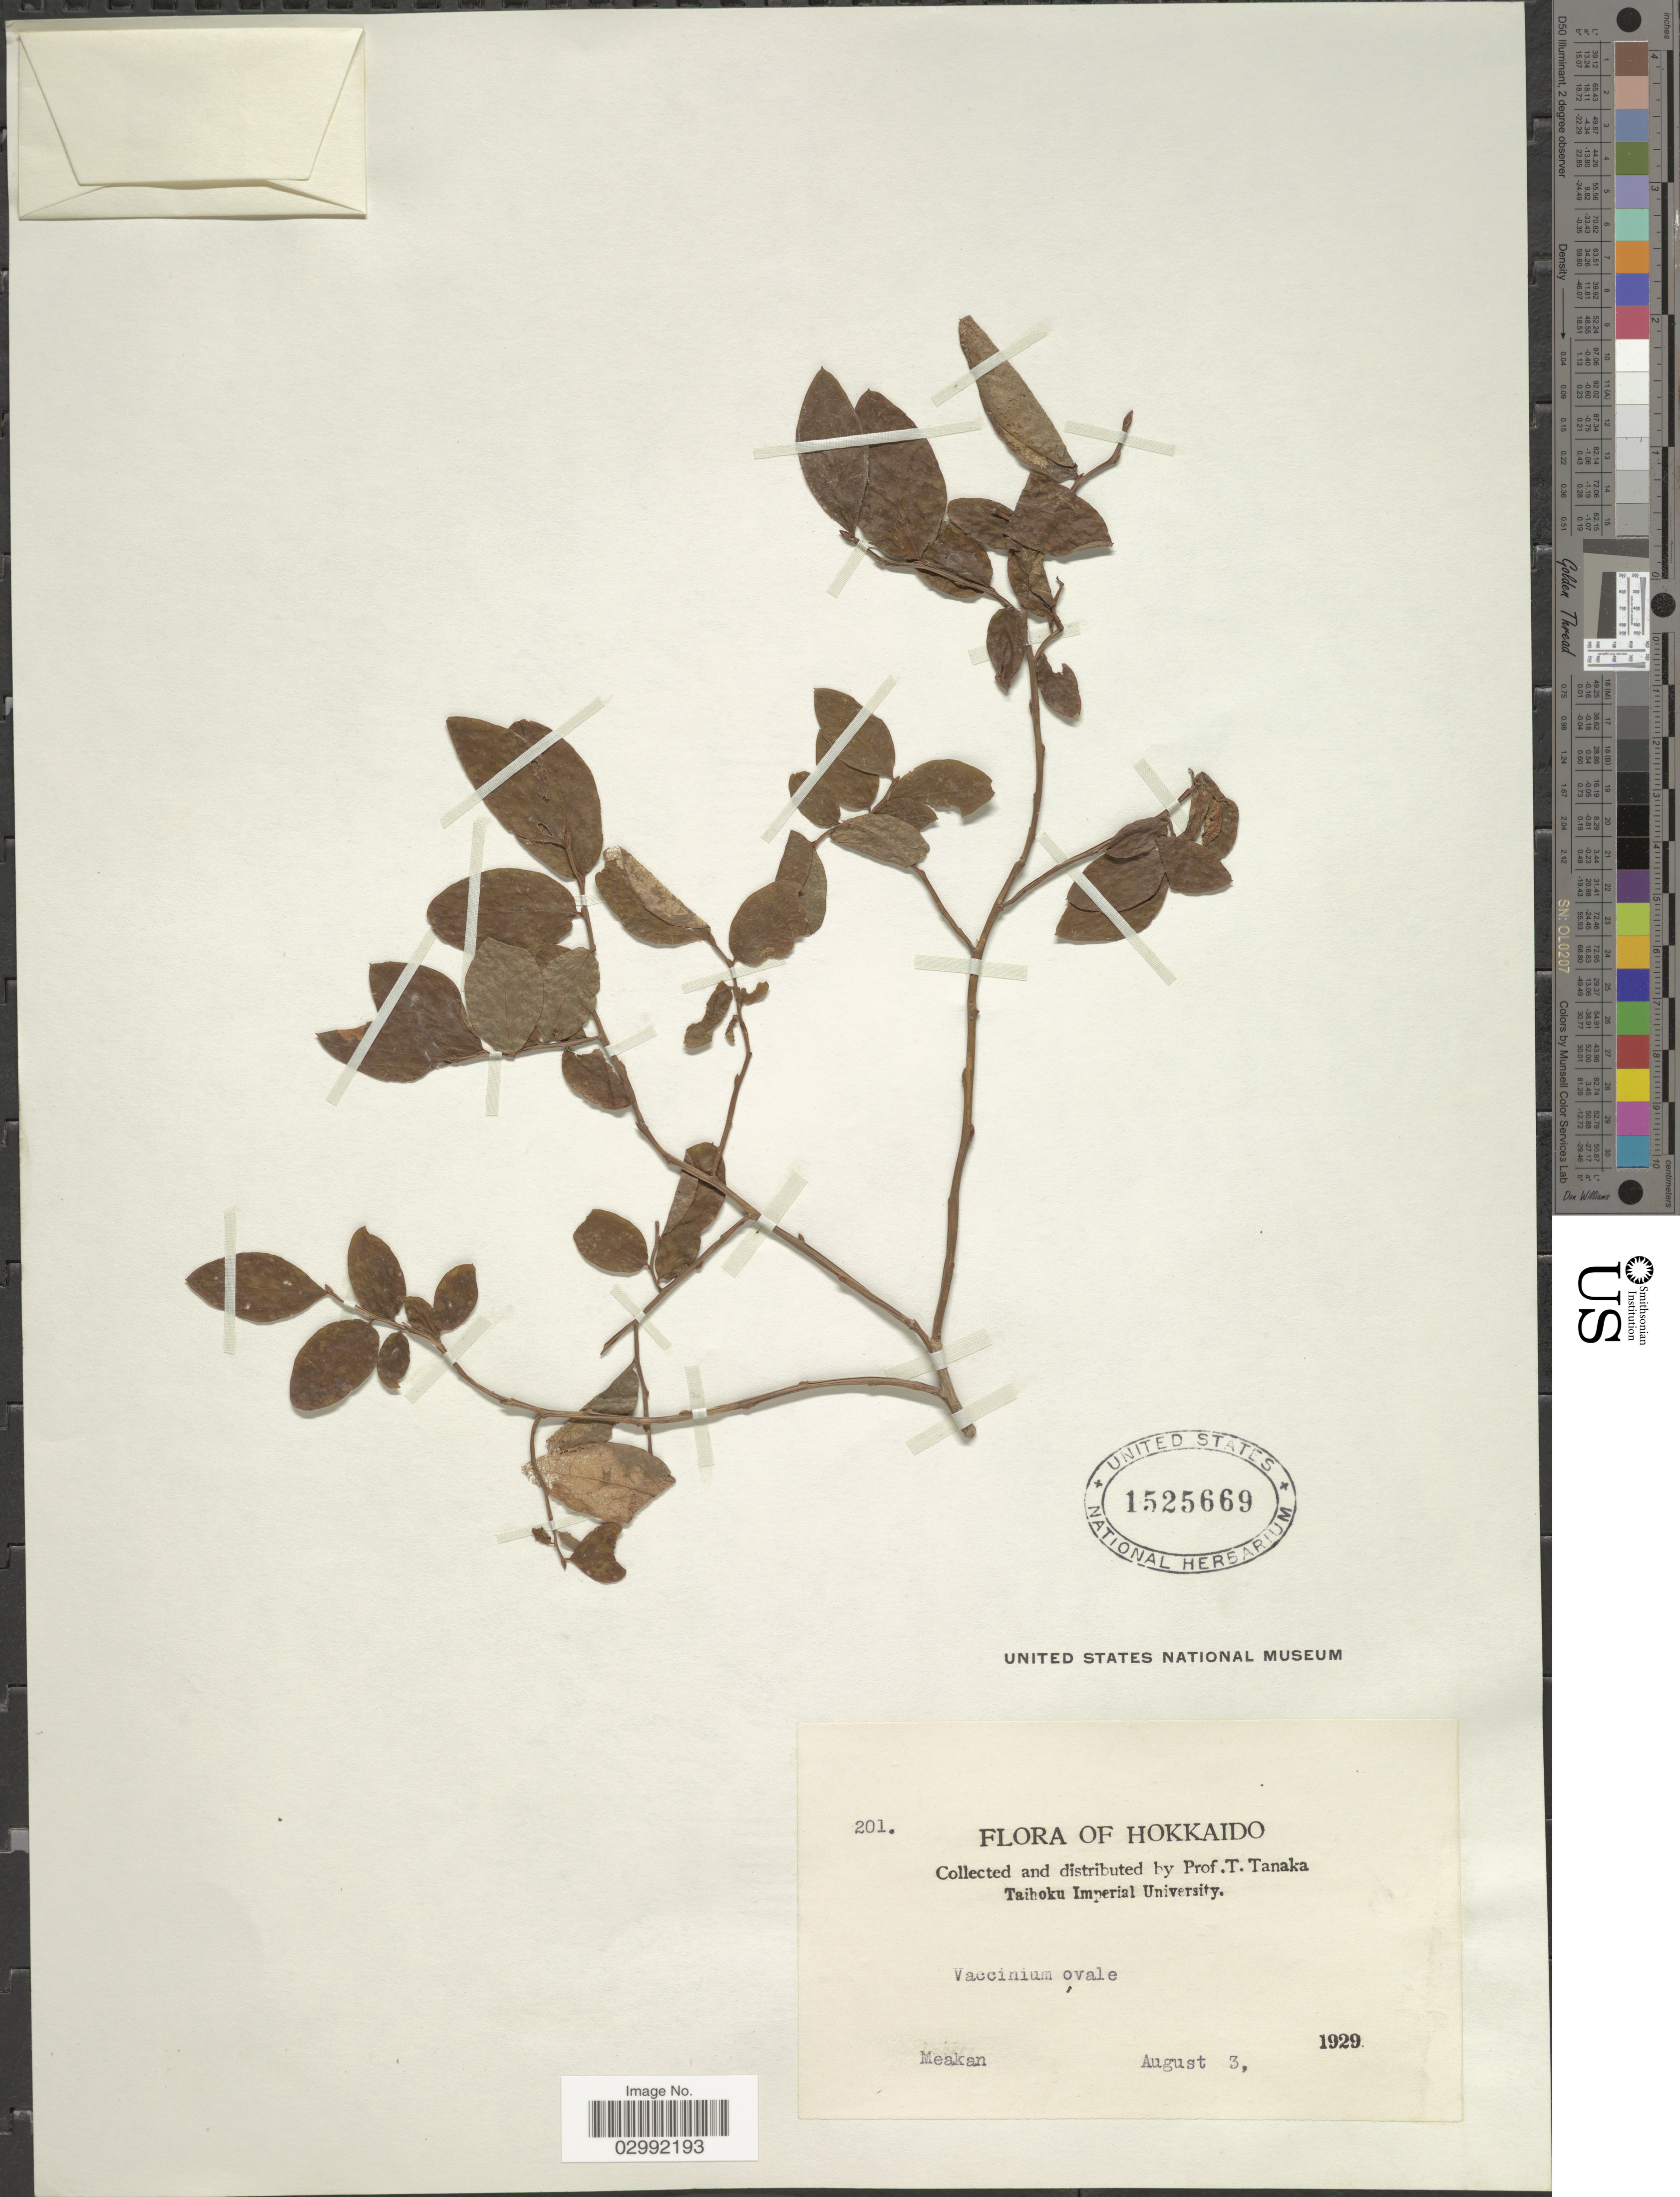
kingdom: Plantae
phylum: Tracheophyta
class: Magnoliopsida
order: Ericales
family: Ericaceae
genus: Vaccinium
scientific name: Vaccinium ovale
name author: W.Young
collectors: T. Tanaka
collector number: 201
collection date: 1929-08-03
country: Japan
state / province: Hokkaidō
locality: Maekan.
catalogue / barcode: US 1525669